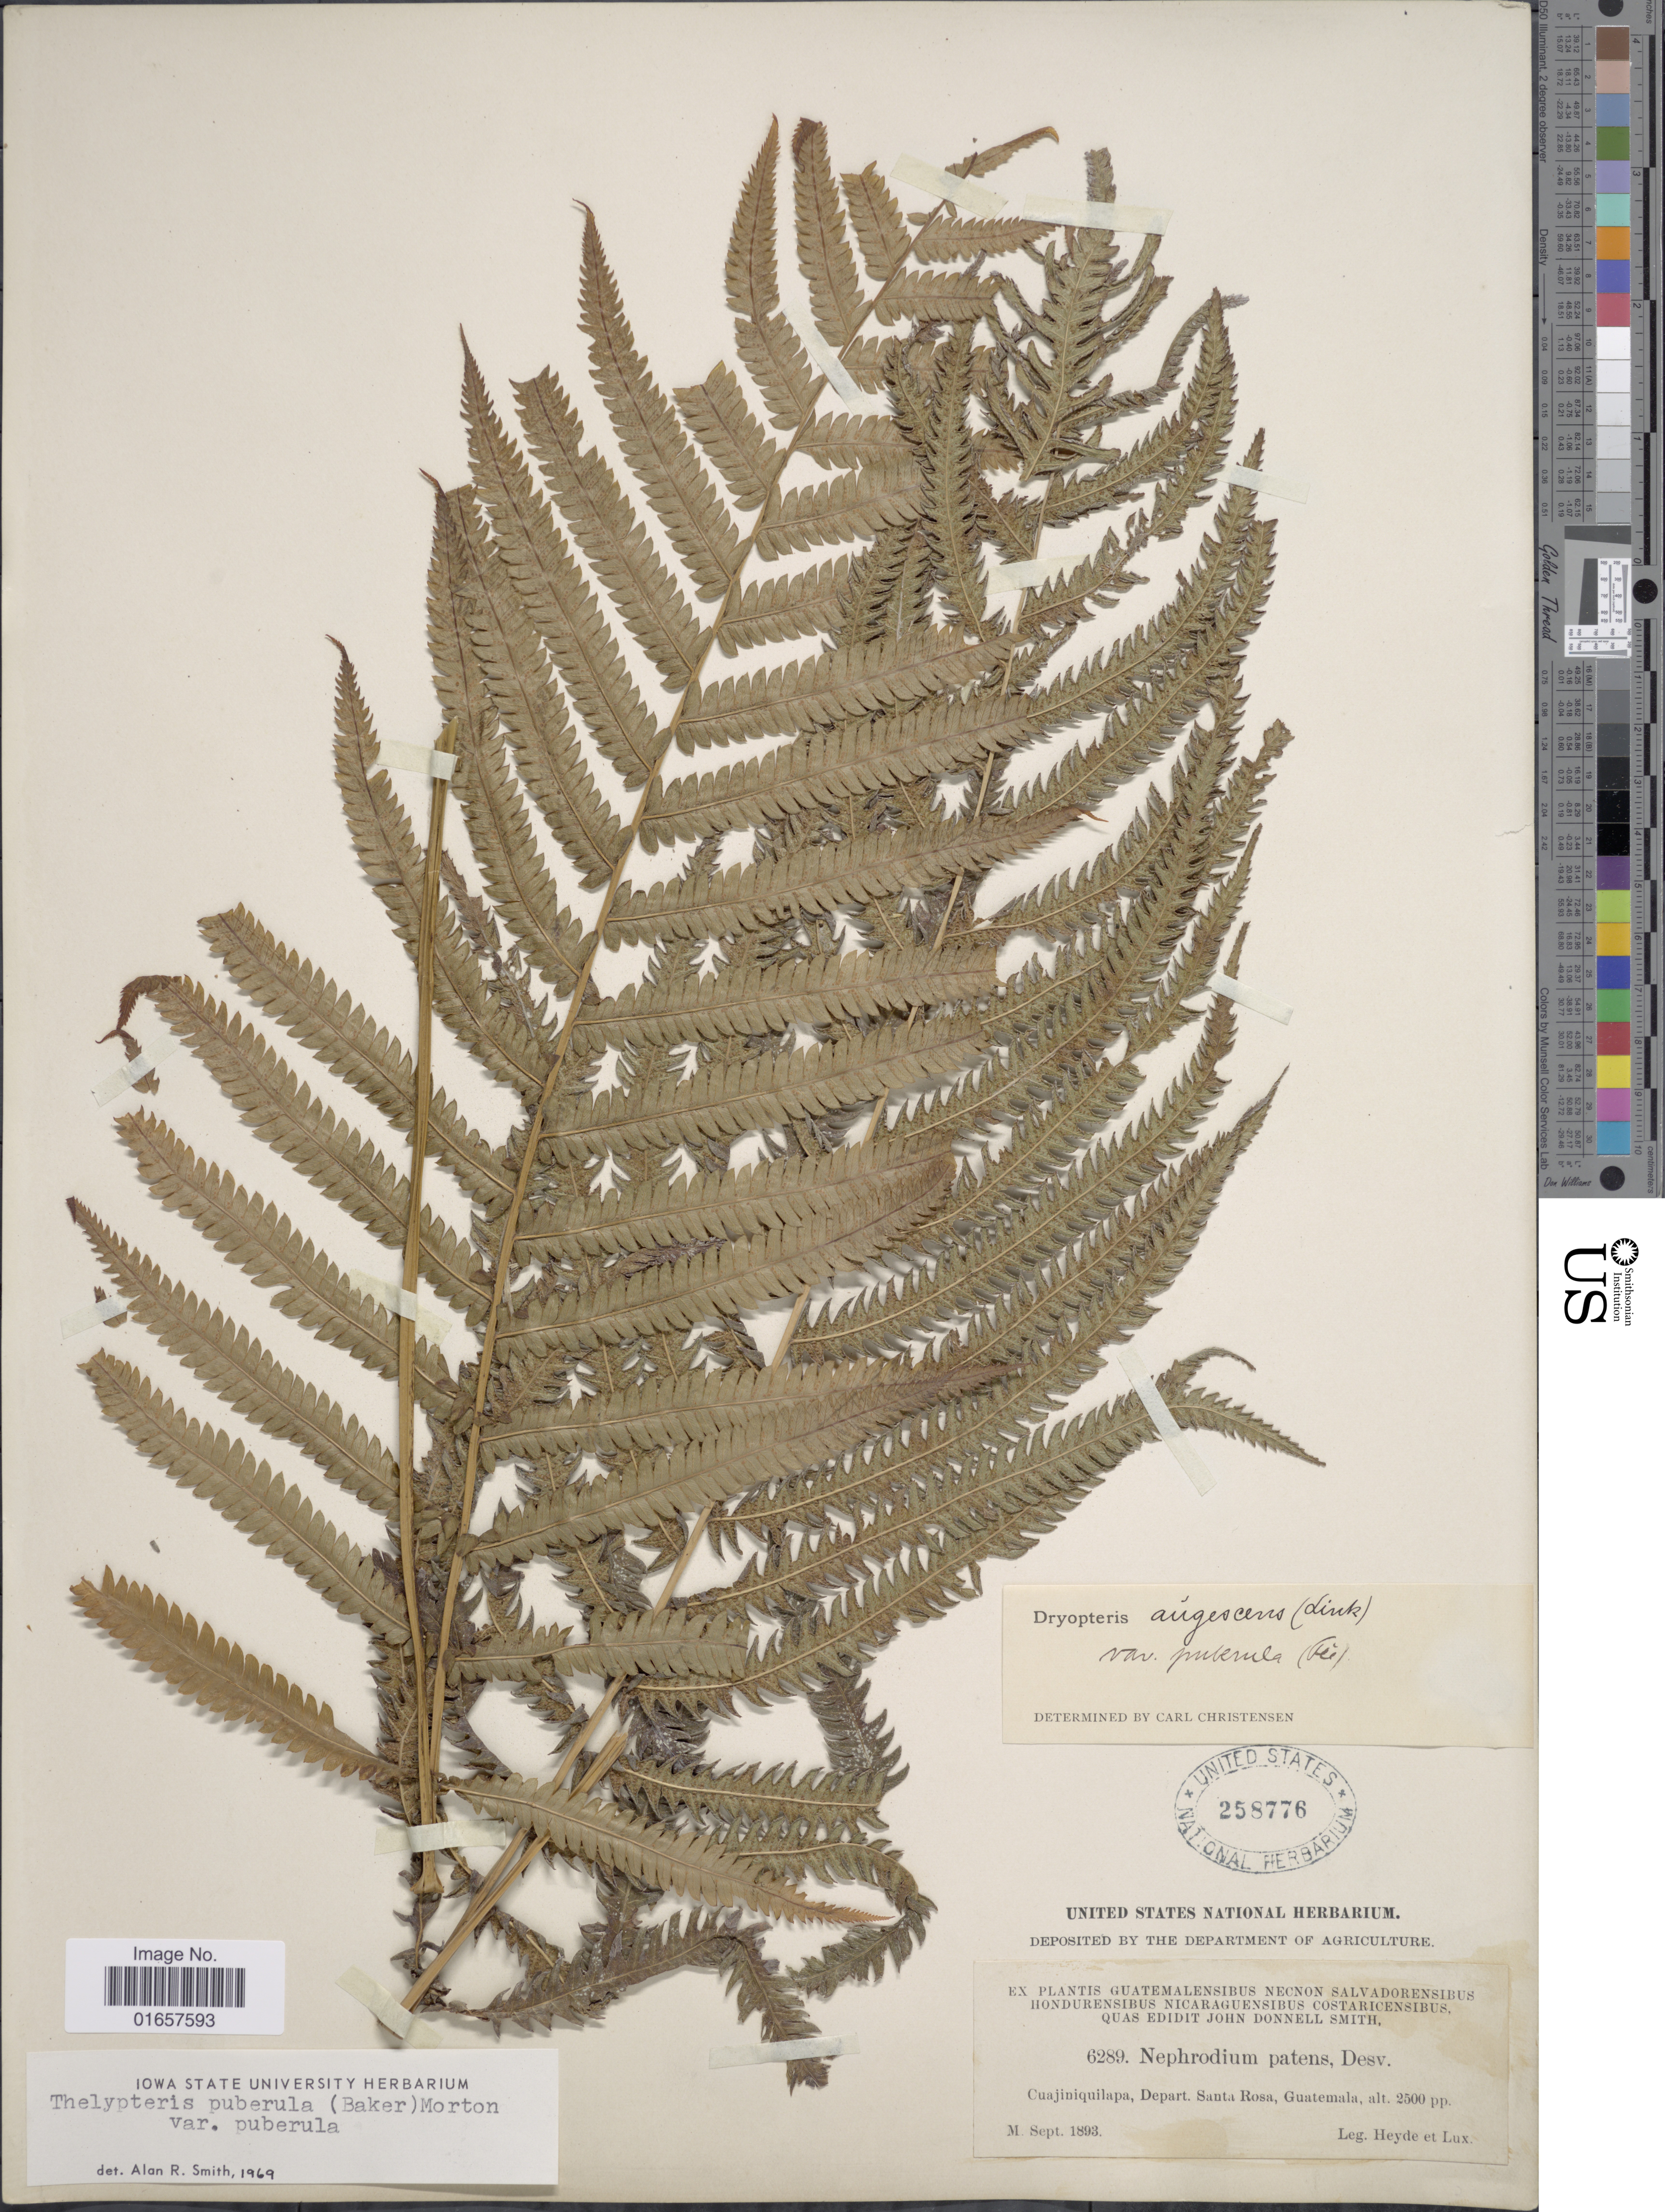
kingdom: Plantae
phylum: Tracheophyta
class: Polypodiopsida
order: Polypodiales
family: Thelypteridaceae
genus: Christella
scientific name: Christella puberula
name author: (Baker) Á. Löve & D. Löve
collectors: Heyde & Lux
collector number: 6289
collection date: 1893-09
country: Guatemala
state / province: Santa Rosa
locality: Guatemala, Cuajiniquilapa, Depart. Santa Rosa.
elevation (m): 762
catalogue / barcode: US 258776